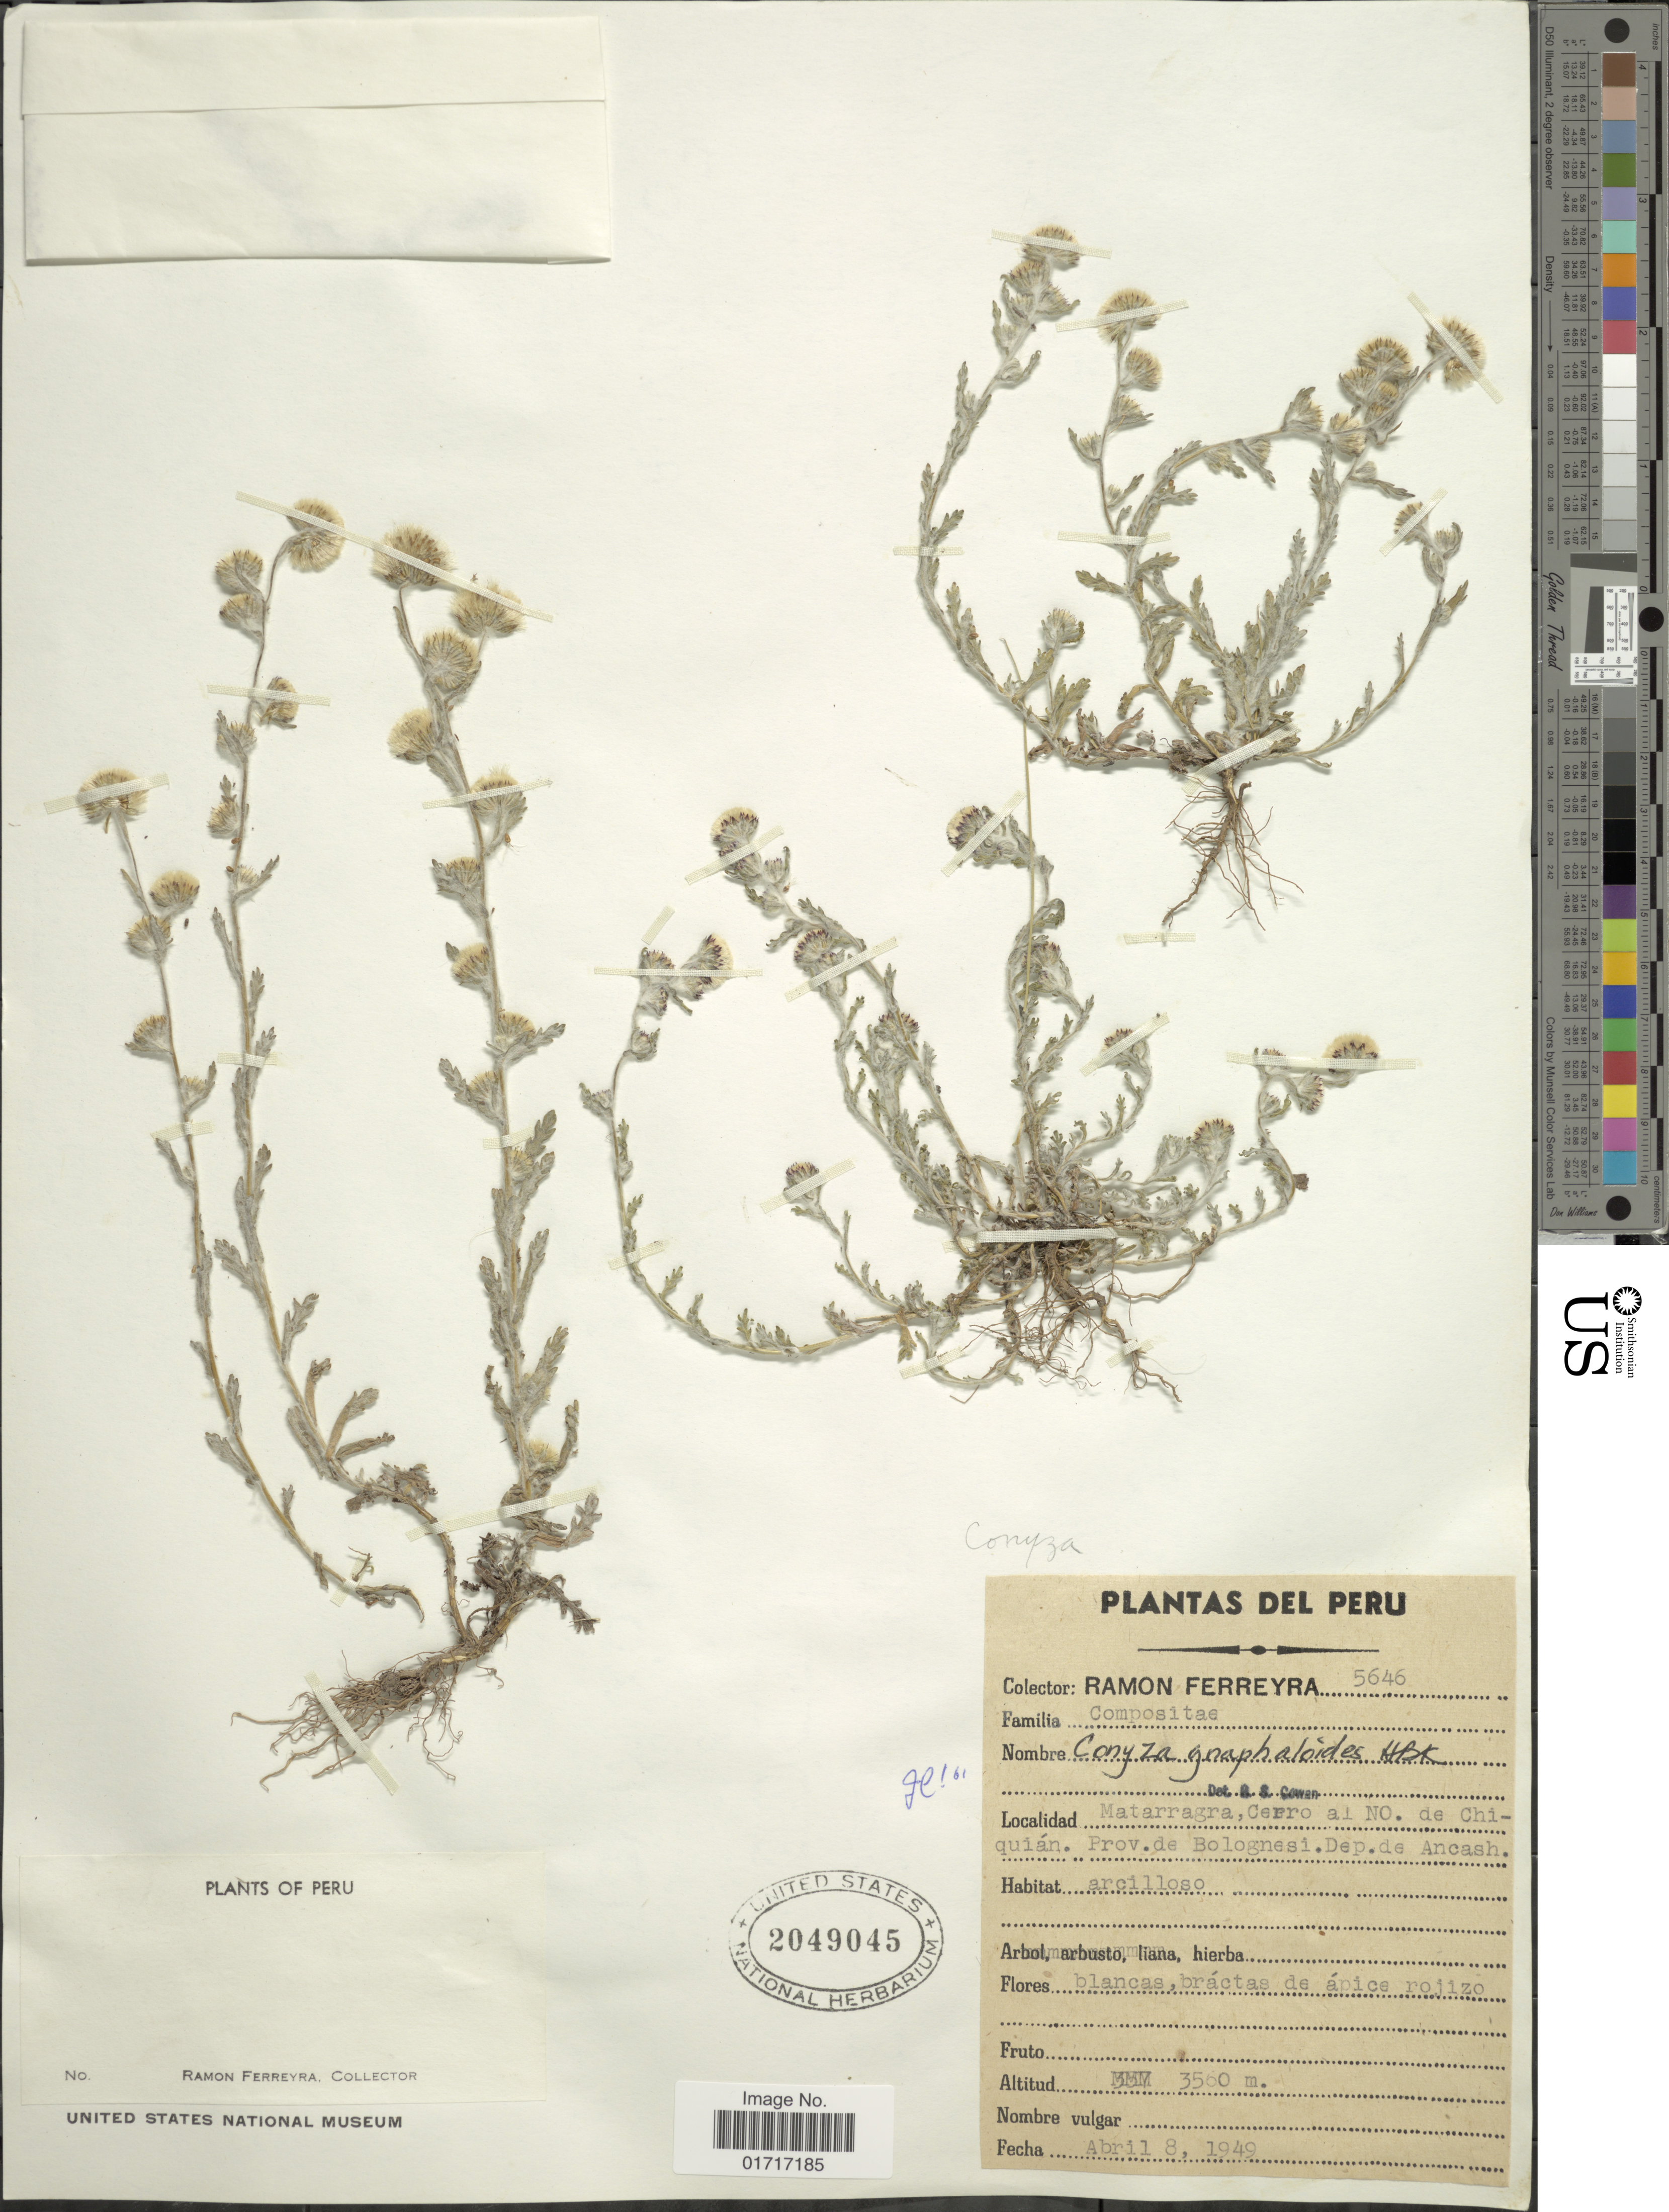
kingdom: Plantae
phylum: Tracheophyta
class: Magnoliopsida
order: Asterales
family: Asteraceae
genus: Conyza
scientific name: Conyza gnaphalioides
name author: Kunth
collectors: R. A. Ferreyra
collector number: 5646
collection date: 1949-04-08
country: Peru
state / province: Ancash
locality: Matarragra, Cerro al NO. de Chiquian. Prov. de Bolognesi, Dep. de Ancash.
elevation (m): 3560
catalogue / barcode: US 2049045